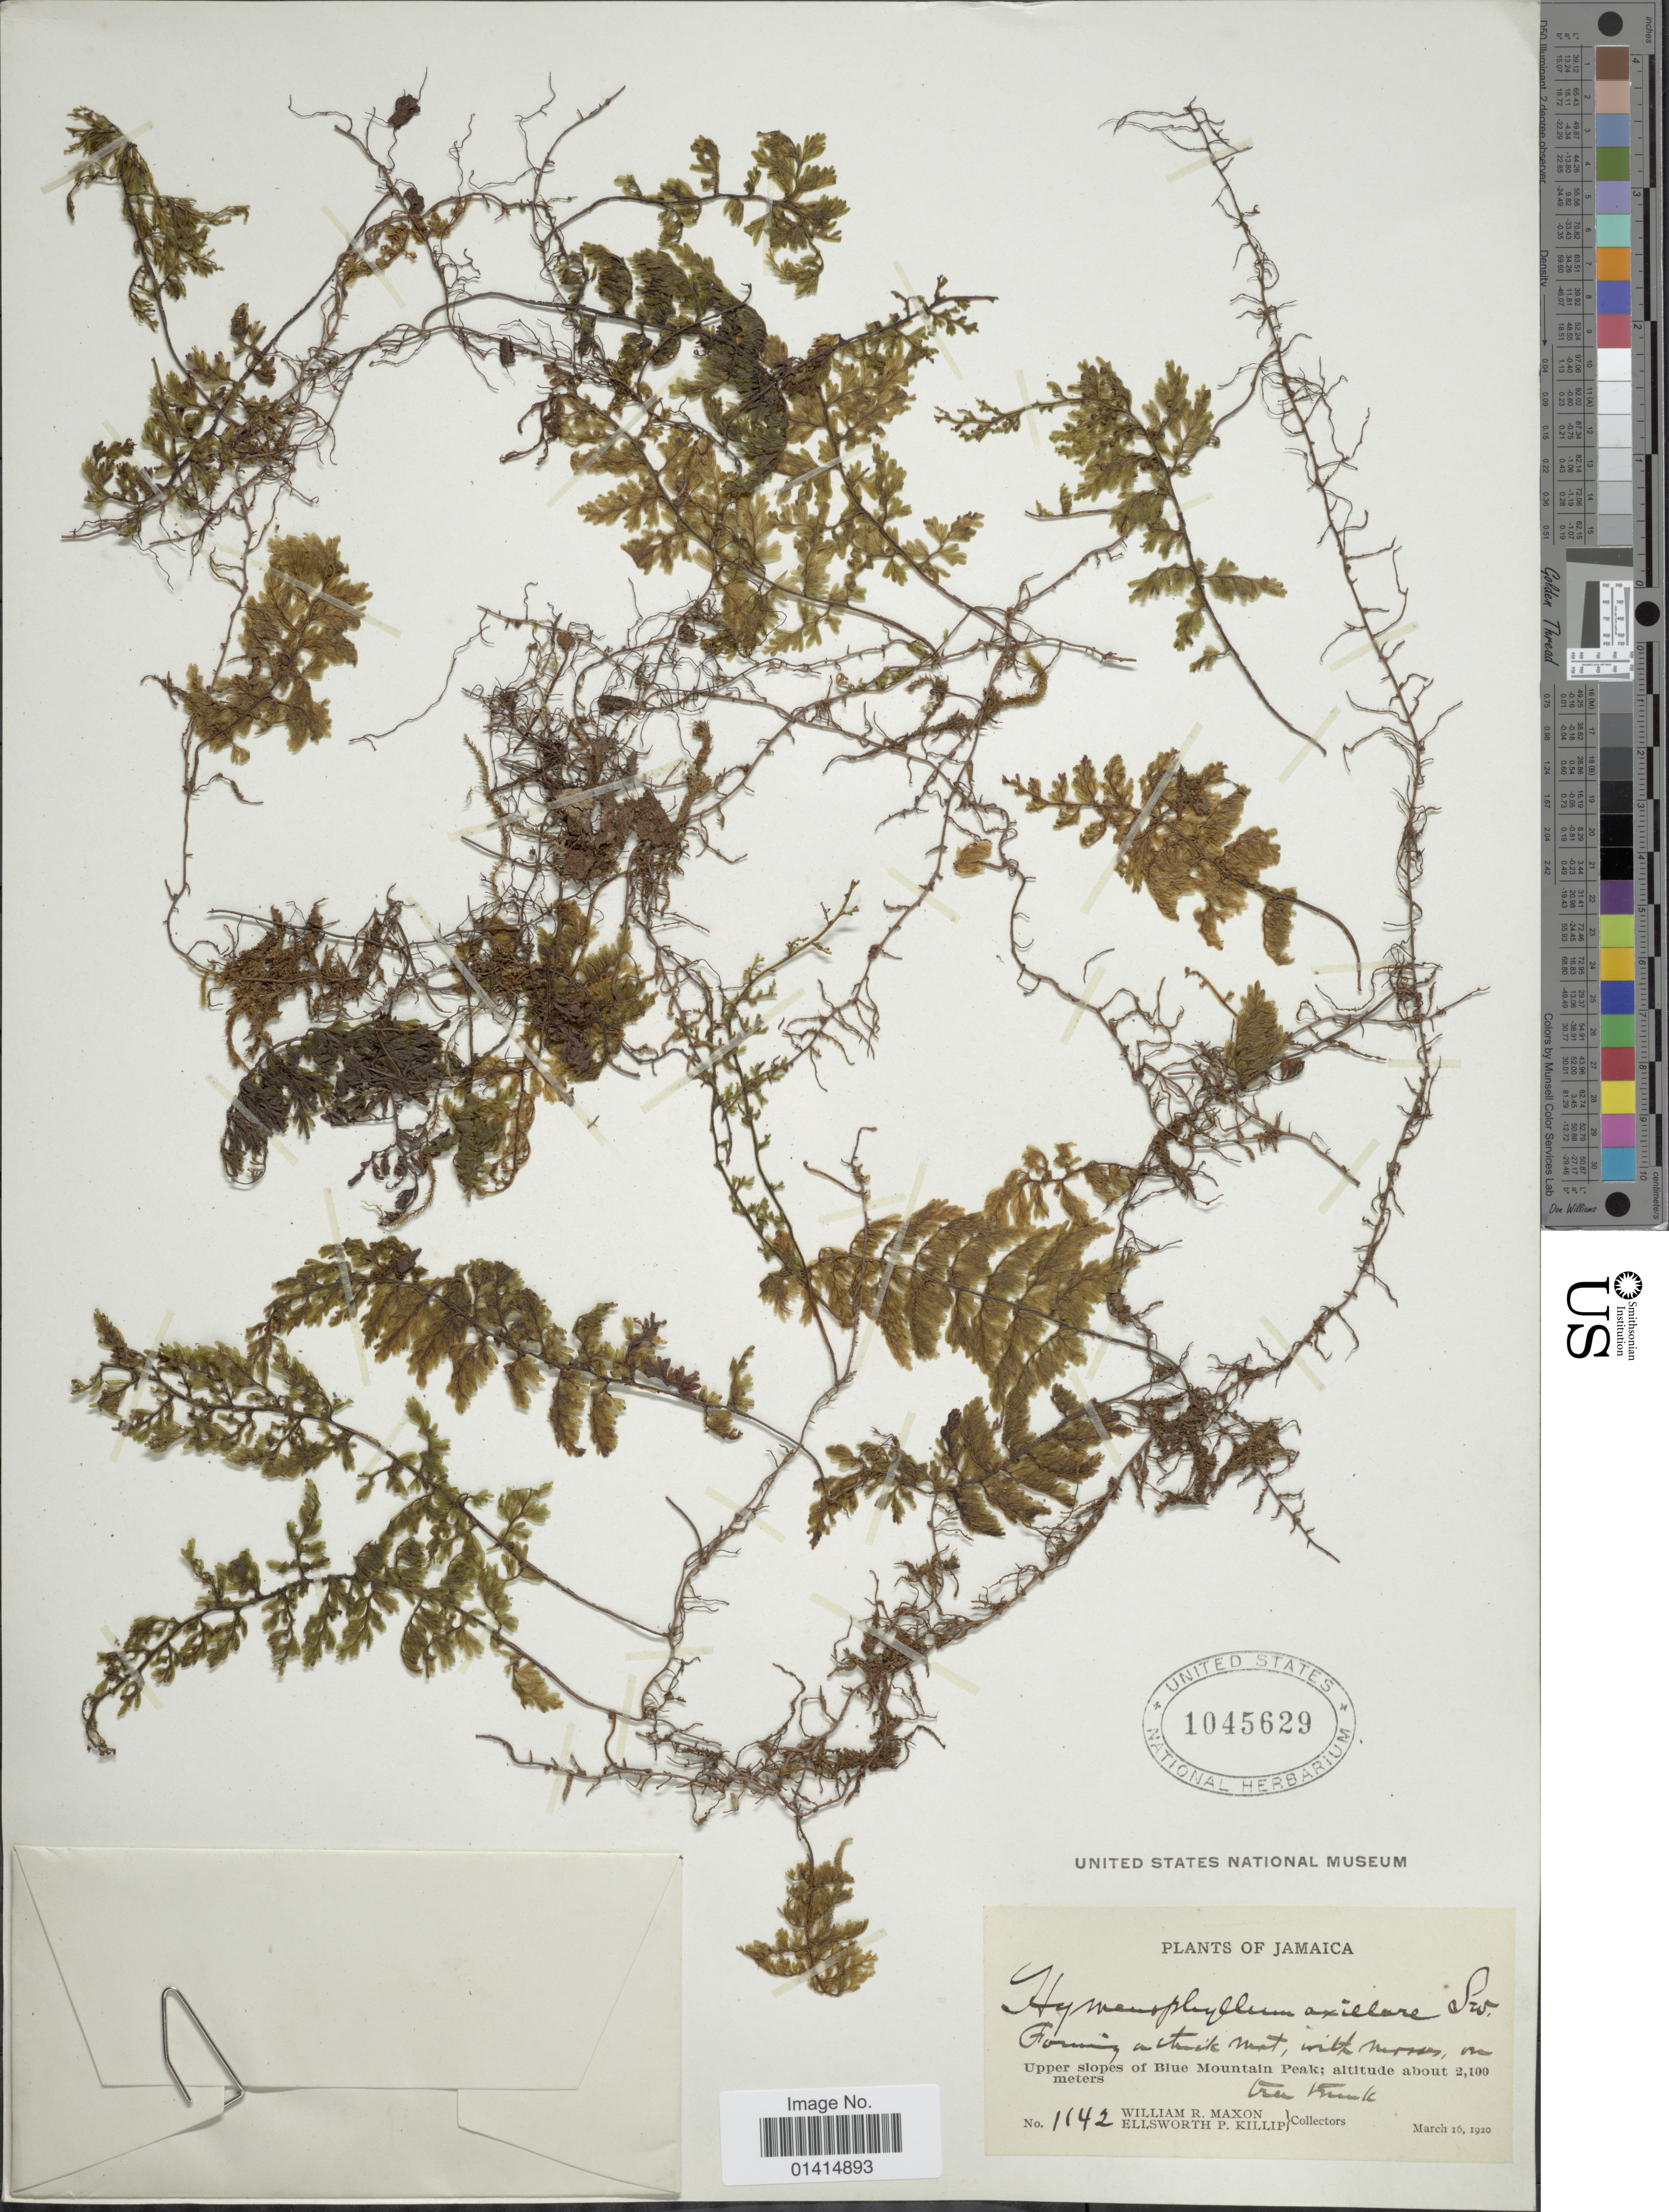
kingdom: Plantae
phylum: Tracheophyta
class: Polypodiopsida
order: Hymenophyllales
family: Hymenophyllaceae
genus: Hymenophyllum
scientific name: Hymenophyllum axillare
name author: Sw.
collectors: W. R. Maxon & E. P. Killip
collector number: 1142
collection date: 1920-03-16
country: Jamaica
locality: Upper slopes of Blue Moluntain Peak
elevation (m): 2100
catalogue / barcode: US 1045629